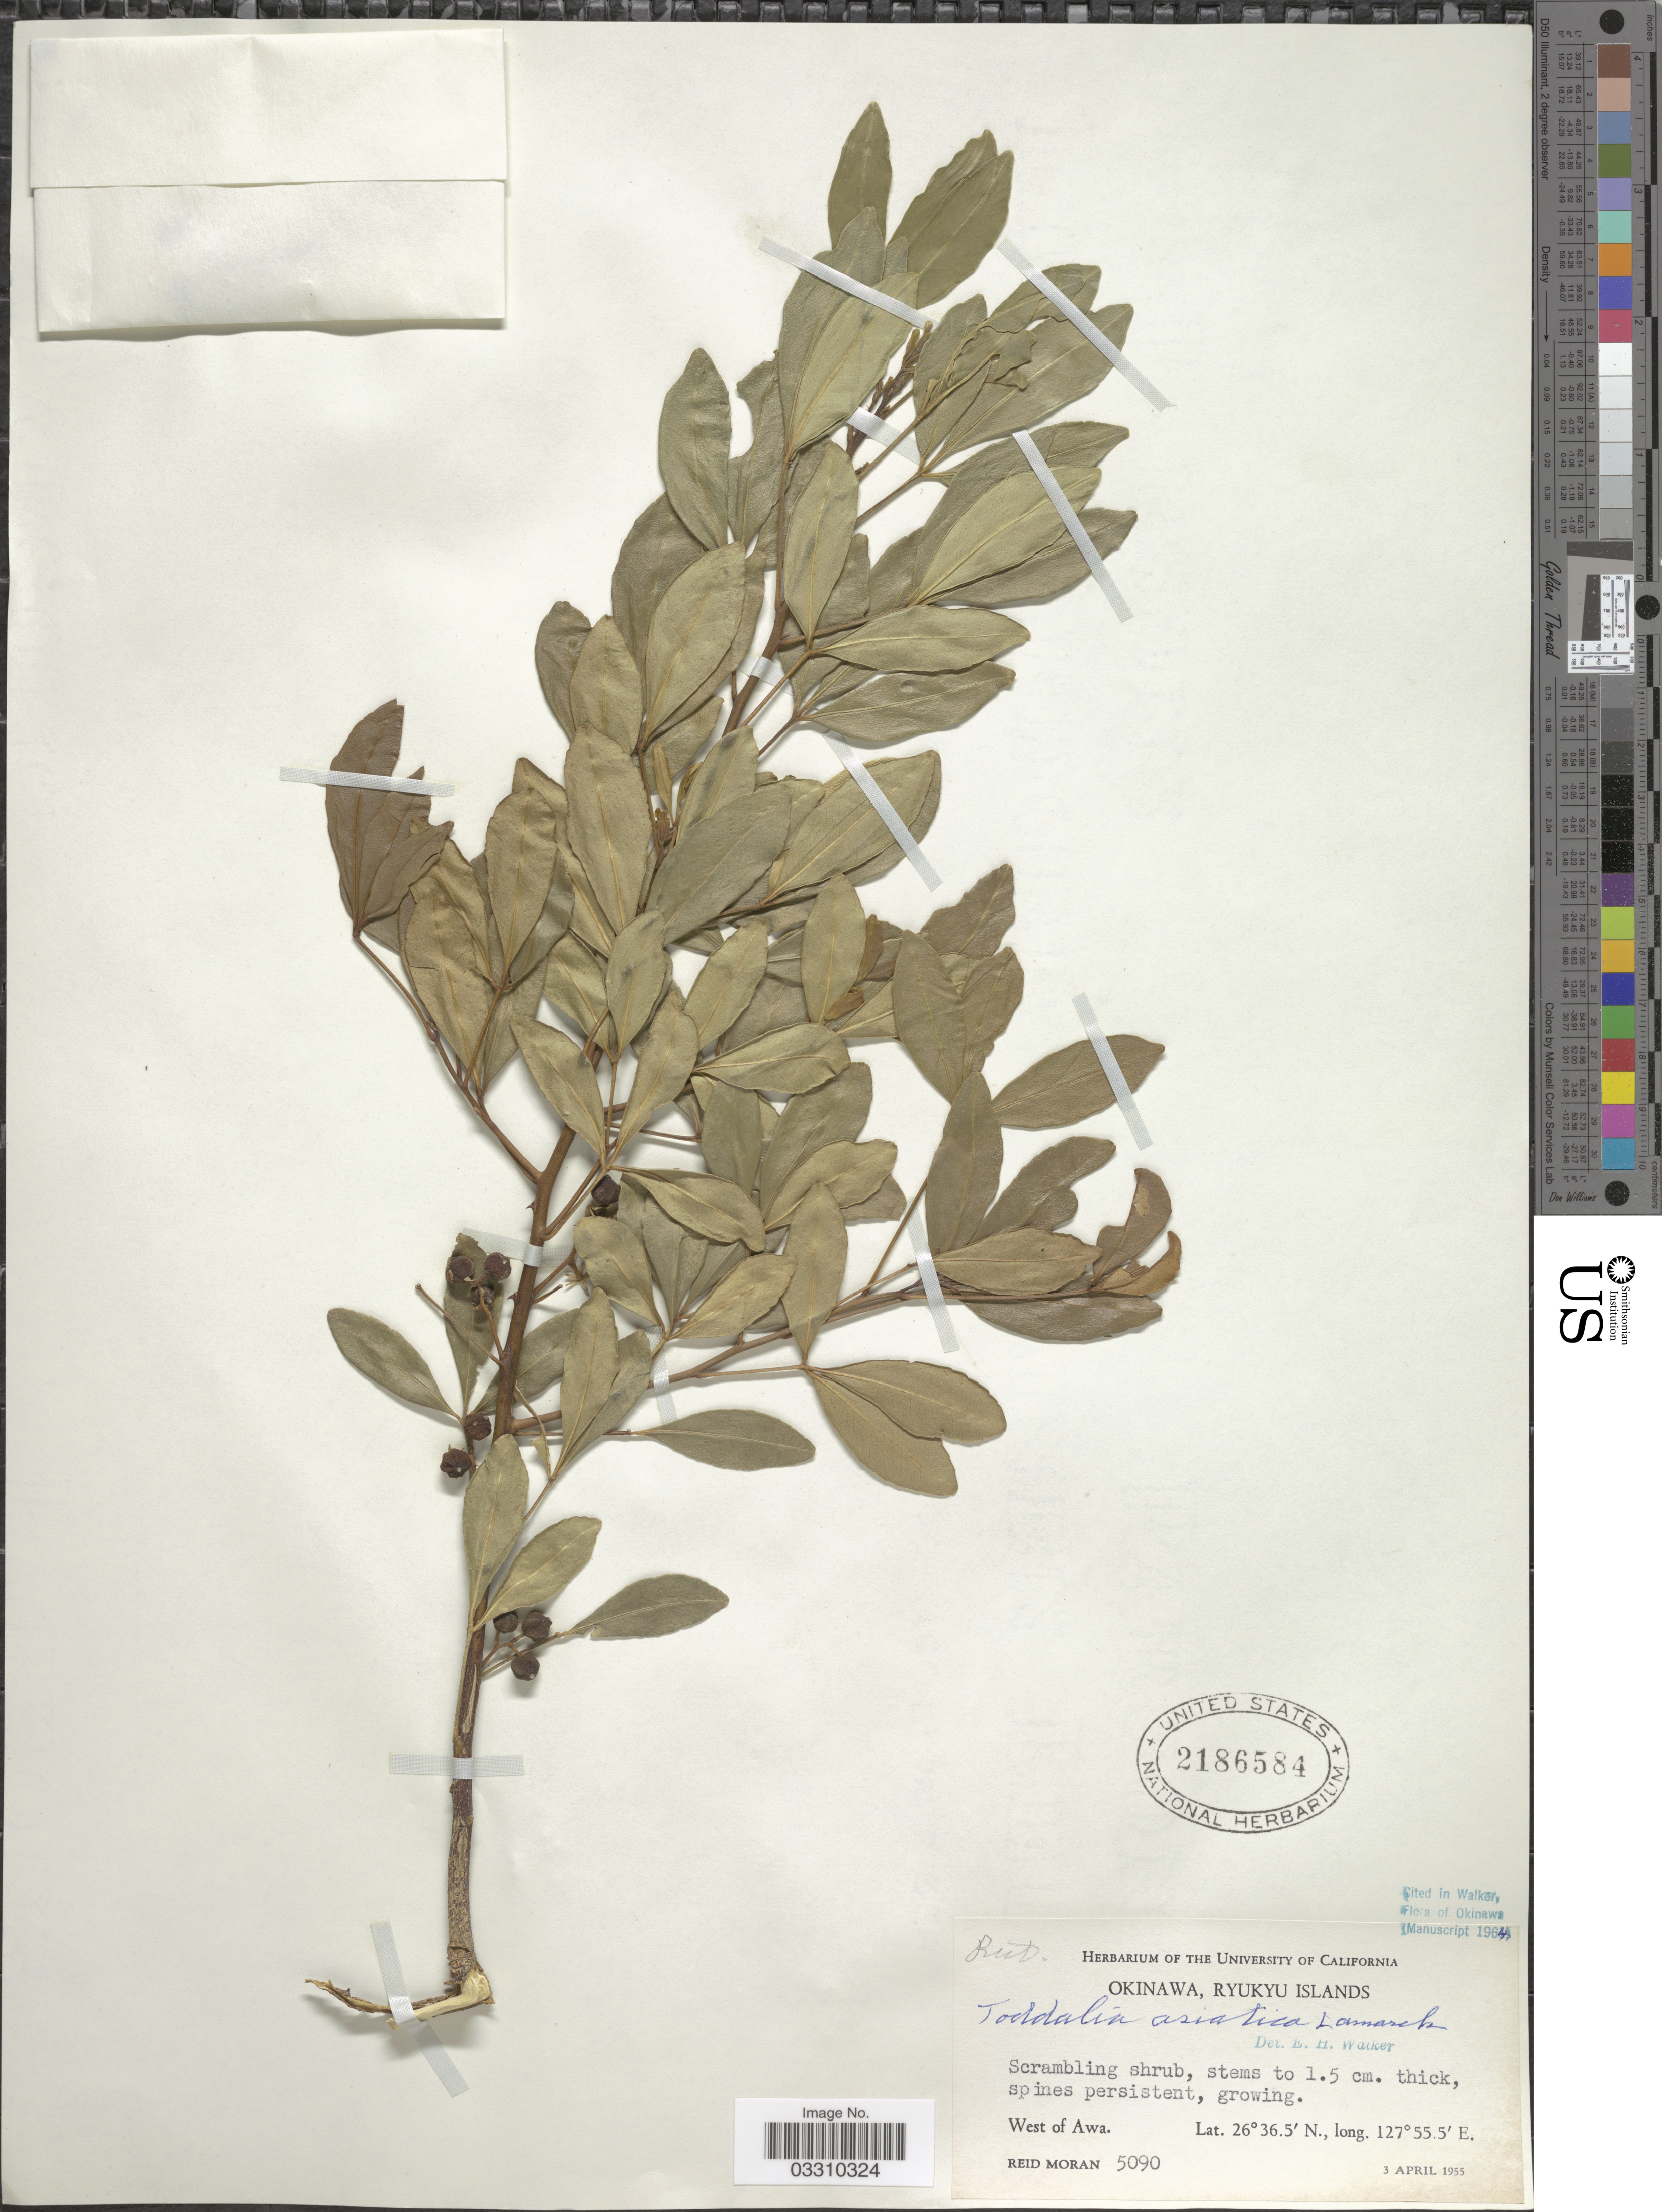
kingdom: Plantae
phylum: Tracheophyta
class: Magnoliopsida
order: Sapindales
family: Rutaceae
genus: Zanthoxylum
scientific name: Zanthoxylum asiaticum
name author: (L.) Appelhans et al.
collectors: R. V. Moran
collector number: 5090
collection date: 1955-04-03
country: Japan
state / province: Okinawa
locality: Okinawa, Ryukyu Islands. West of Awa.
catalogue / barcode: US 2186584